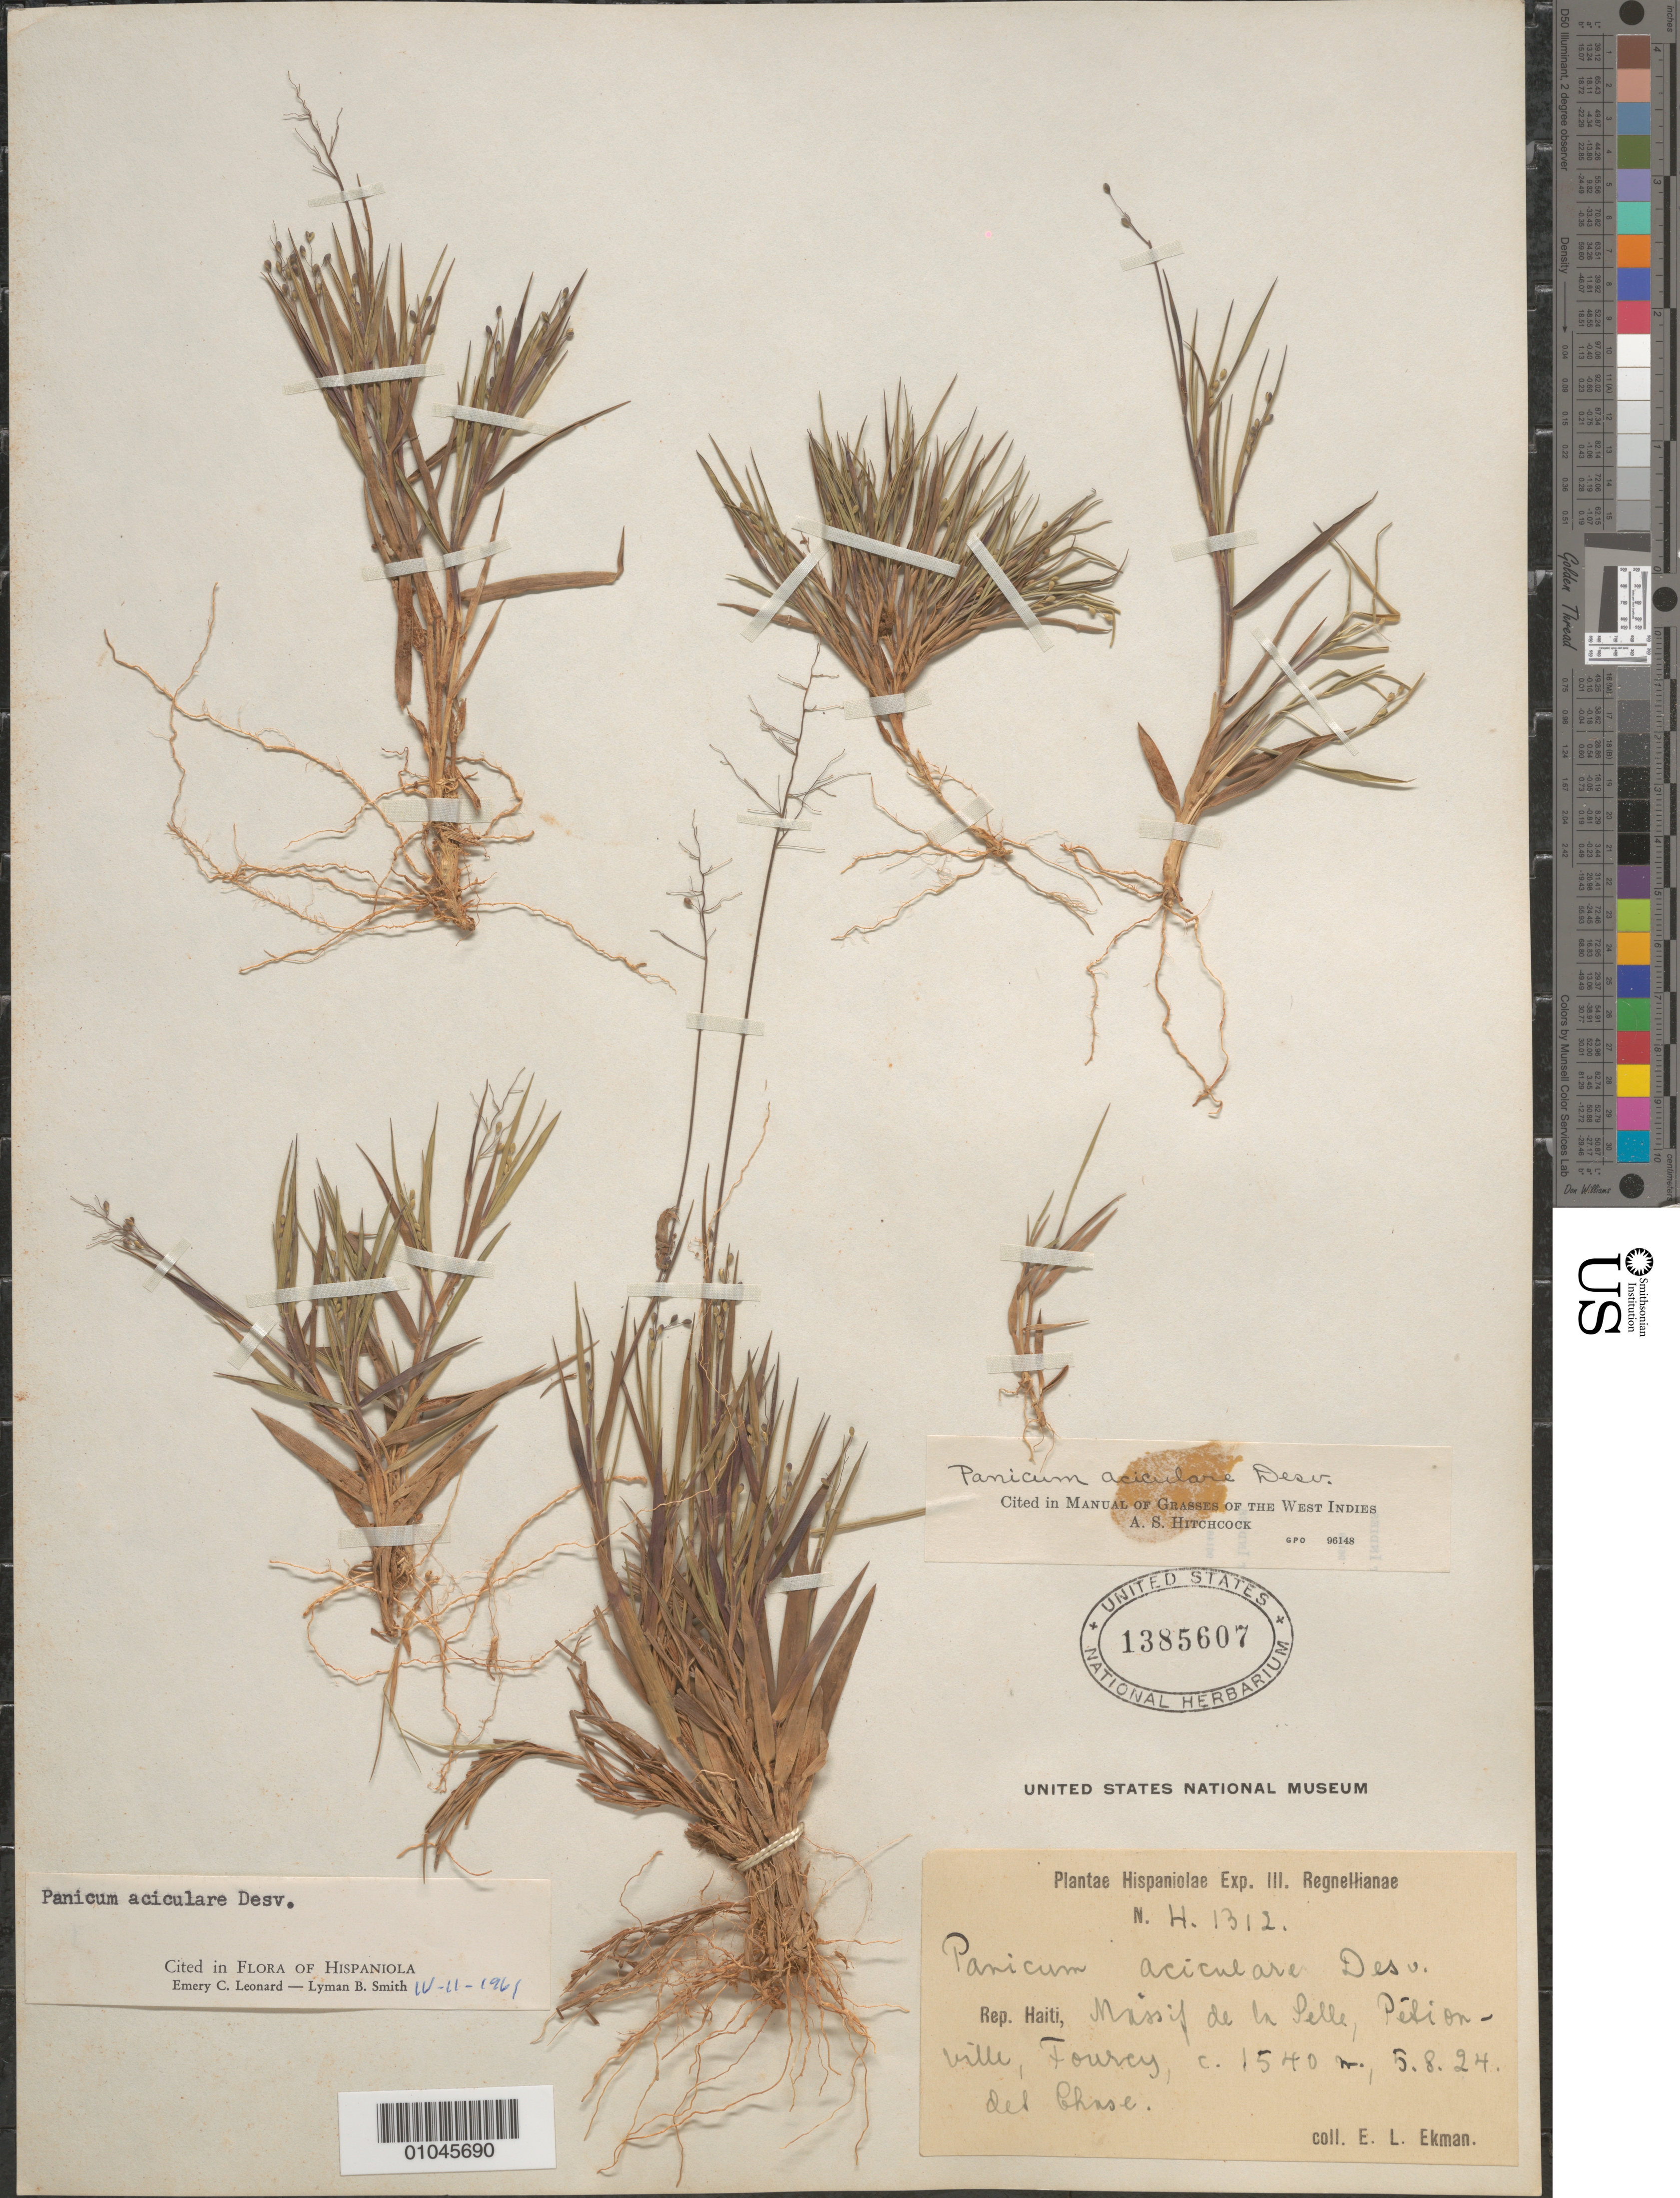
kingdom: Plantae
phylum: Tracheophyta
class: Liliopsida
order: Poales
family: Poaceae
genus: Panicum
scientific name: Panicum aciculare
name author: Desv. ex Poir.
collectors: E. L. Ekman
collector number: H 1312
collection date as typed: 05 Aug 1924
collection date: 1924-08-05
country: Haiti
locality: Petionville, Fourey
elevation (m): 1540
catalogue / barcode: US 1385607